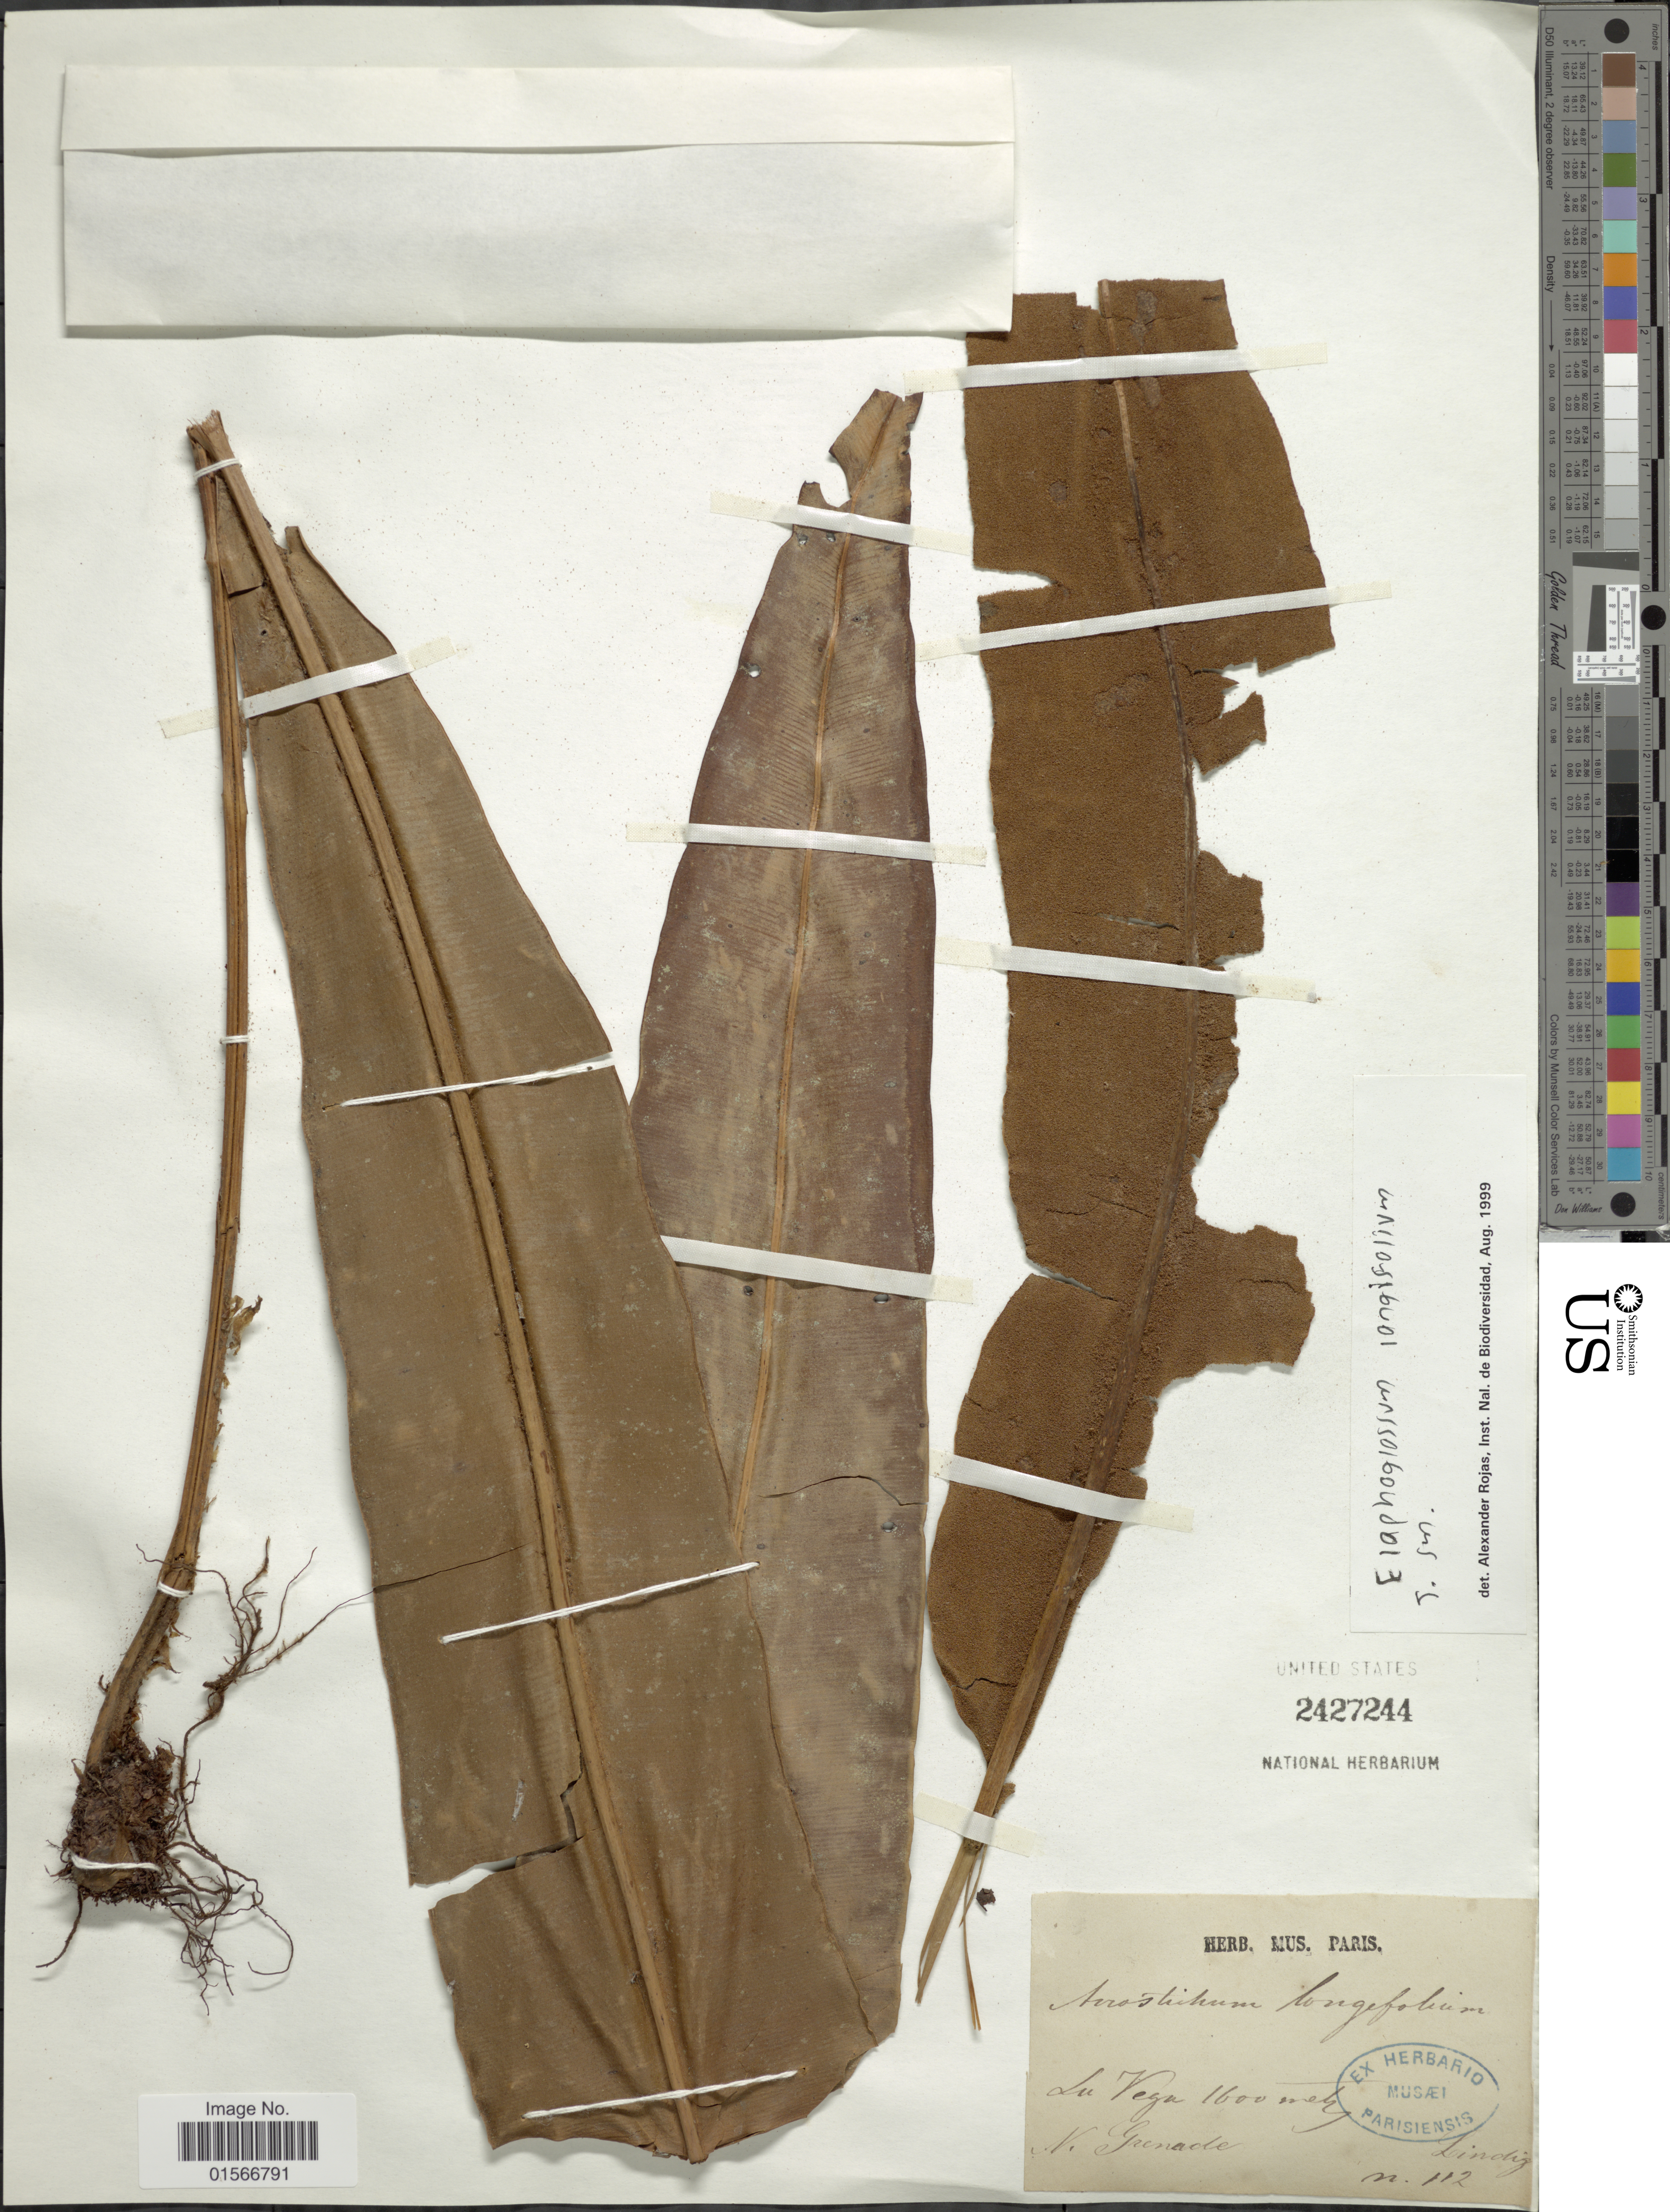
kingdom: Plantae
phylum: Tracheophyta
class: Polypodiopsida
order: Polypodiales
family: Dryopteridaceae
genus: Elaphoglossum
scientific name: Elaphoglossum latifolium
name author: (Sw.) J. Sm.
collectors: -. Lindig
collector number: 112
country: Grenada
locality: N. Grenade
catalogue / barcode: US 2427244